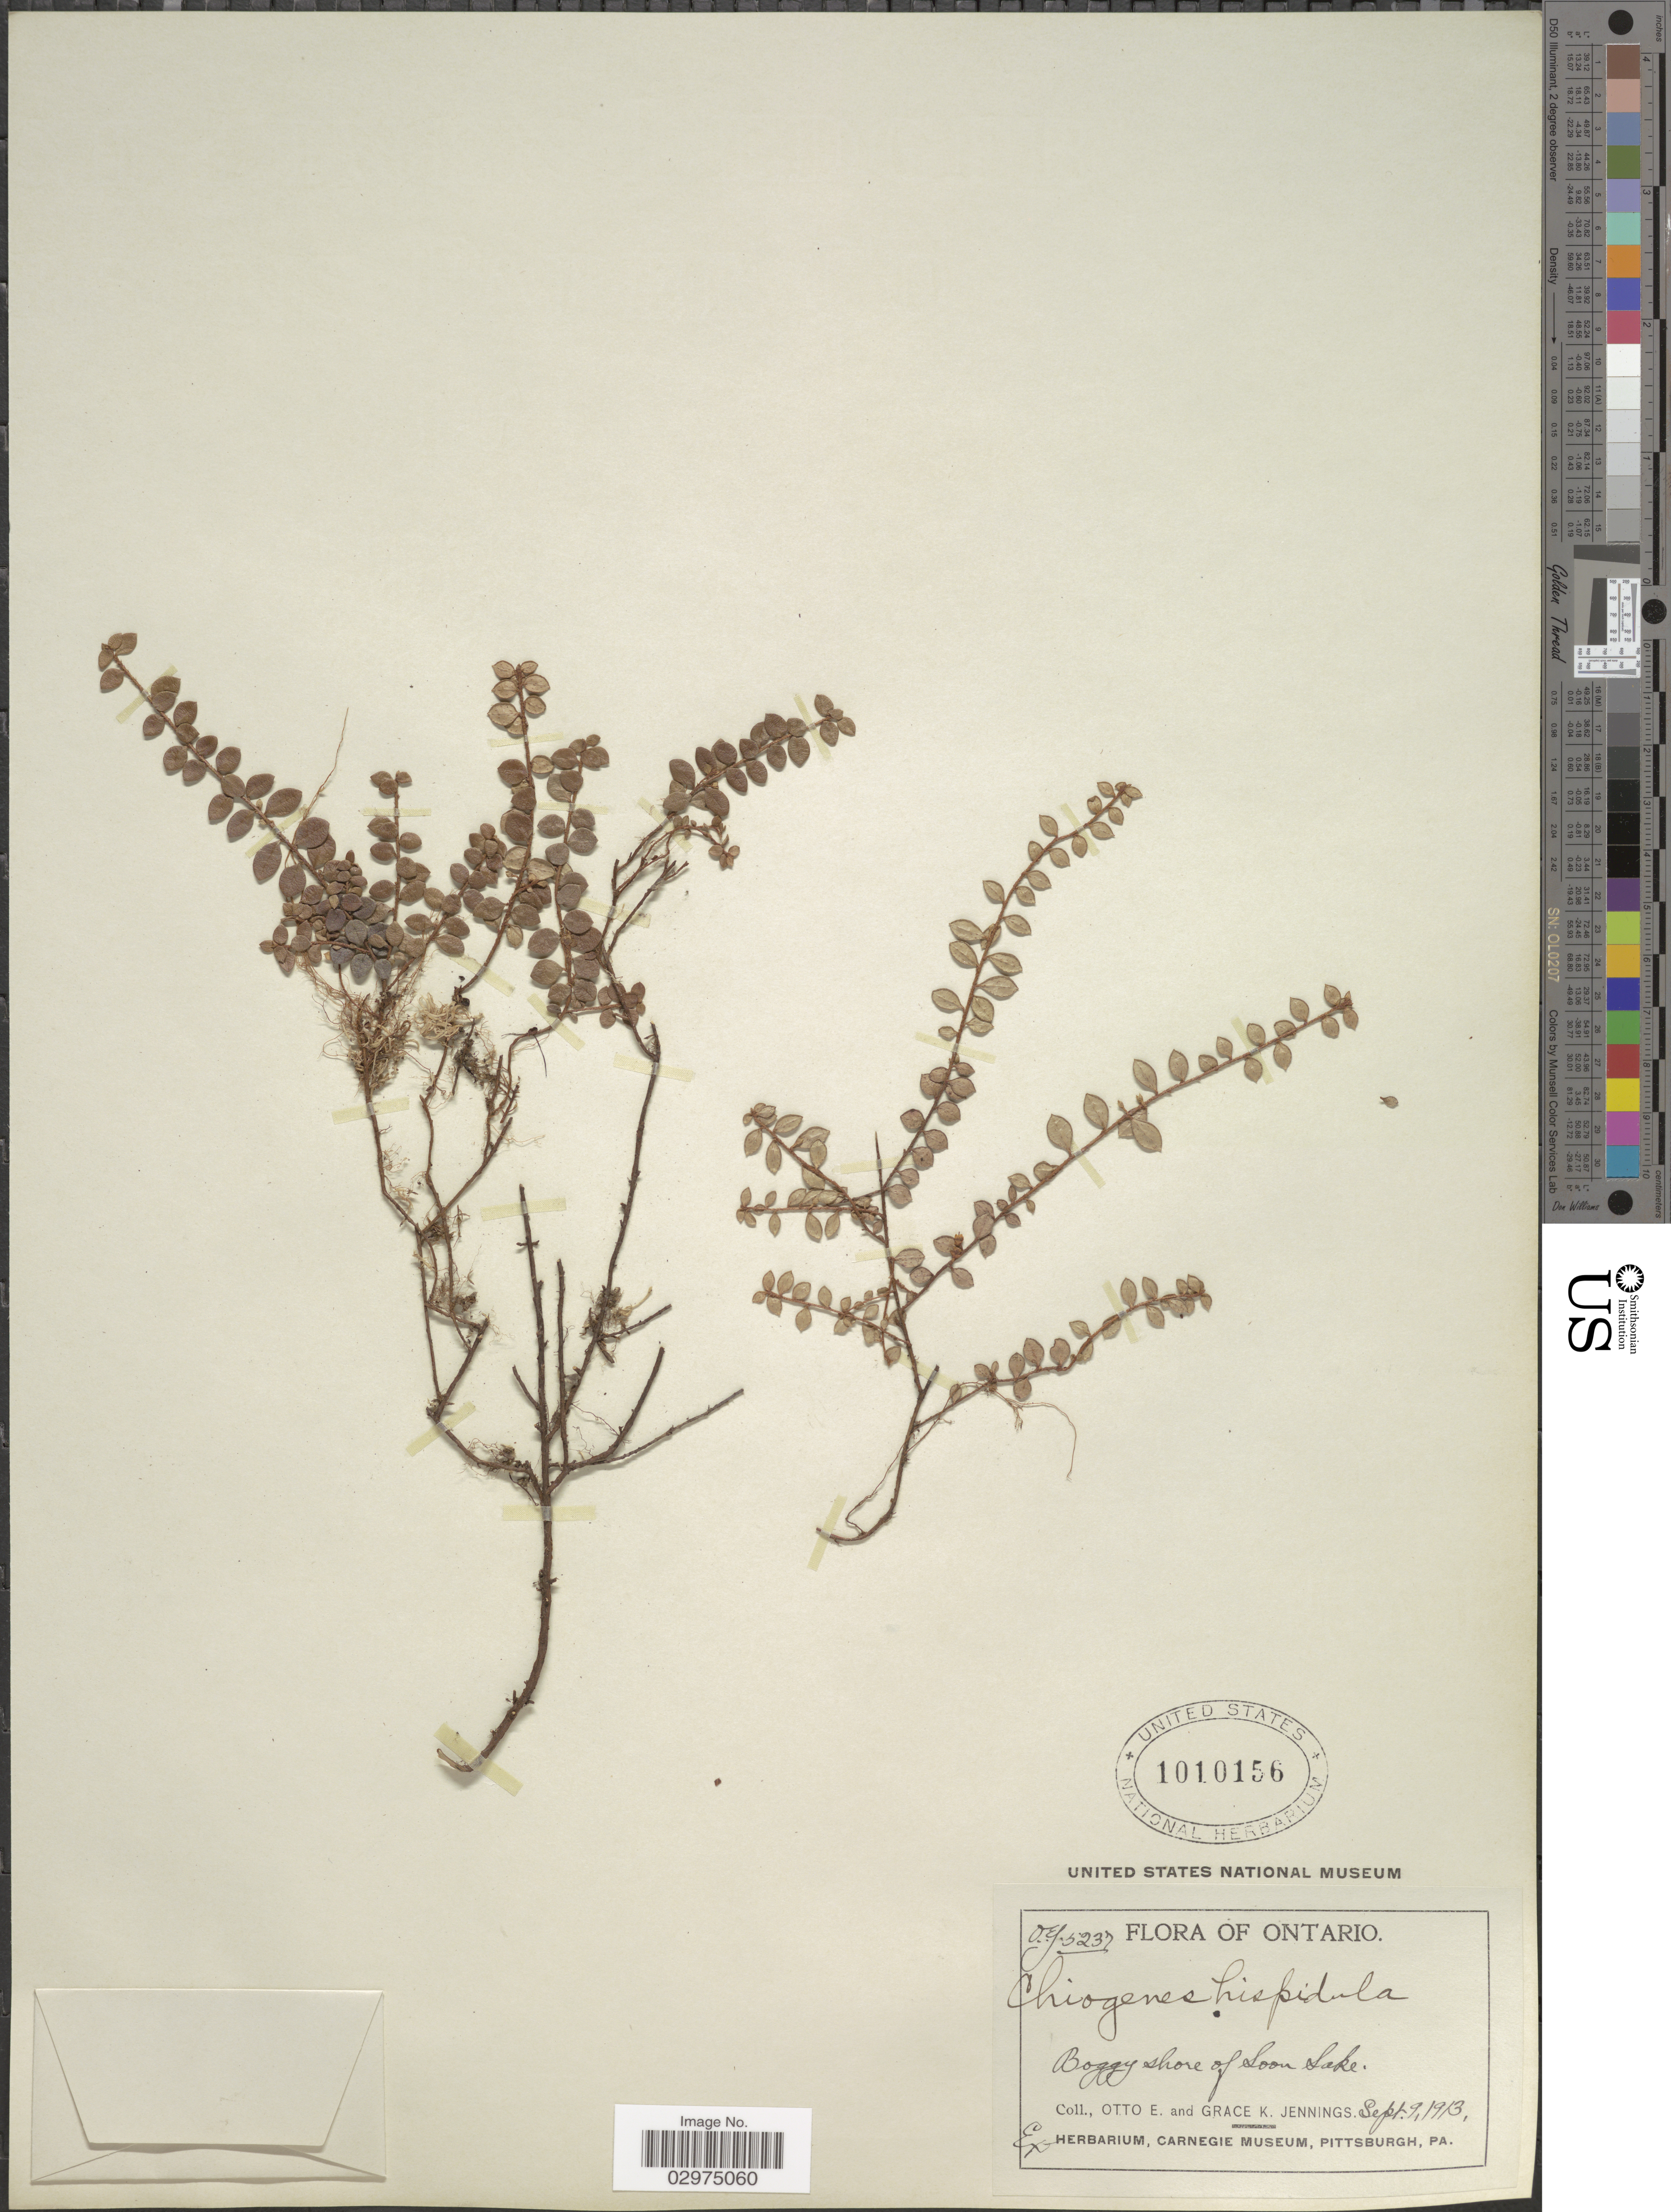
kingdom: Plantae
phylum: Tracheophyta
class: Magnoliopsida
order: Ericales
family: Ericaceae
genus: Gaultheria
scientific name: Gaultheria hispidula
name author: (L.) Muhl. ex Bigelow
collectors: O. E. Jennings & G. K. Jennings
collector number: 5237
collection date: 1913-09-09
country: Canada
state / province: Ontario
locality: Boggy shore of Soon Lake.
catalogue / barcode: US 1010156